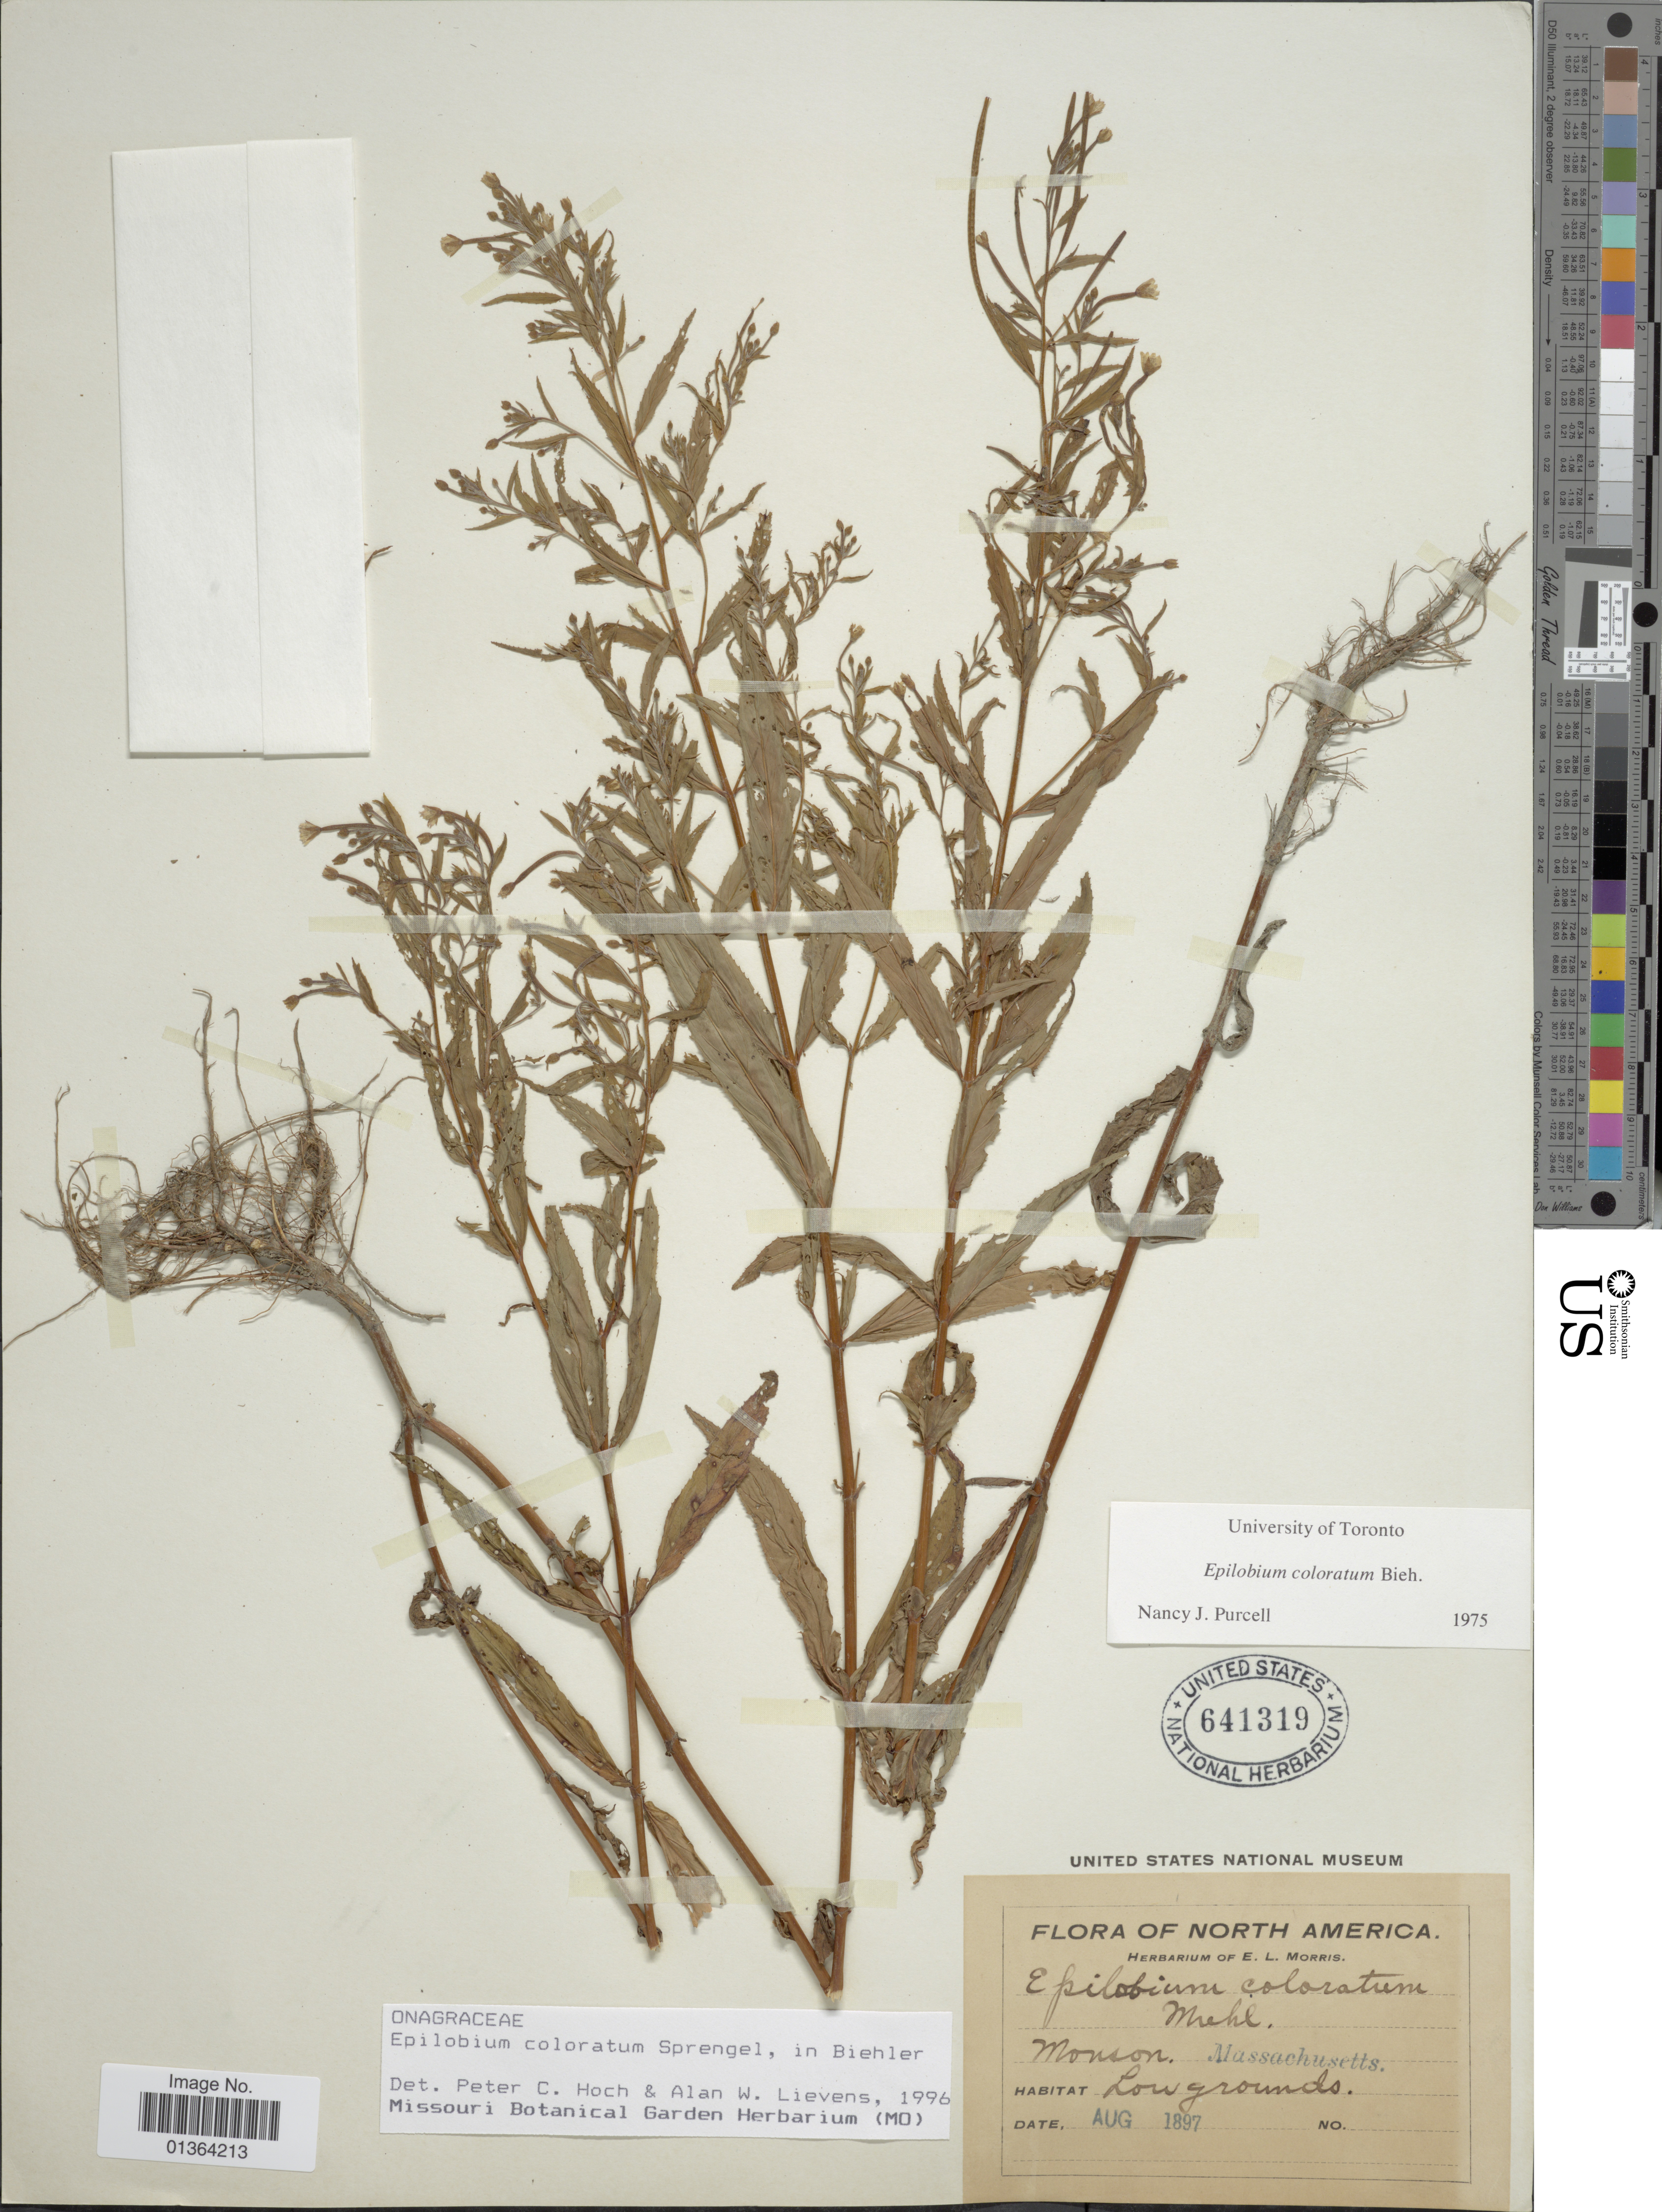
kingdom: Plantae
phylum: Tracheophyta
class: Magnoliopsida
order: Myrtales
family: Onagraceae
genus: Epilobium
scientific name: Epilobium coloratum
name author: Biehler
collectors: ex herb. E.L. Morris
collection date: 1897-08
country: United States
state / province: Massachusetts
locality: Monson.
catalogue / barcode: US 641319